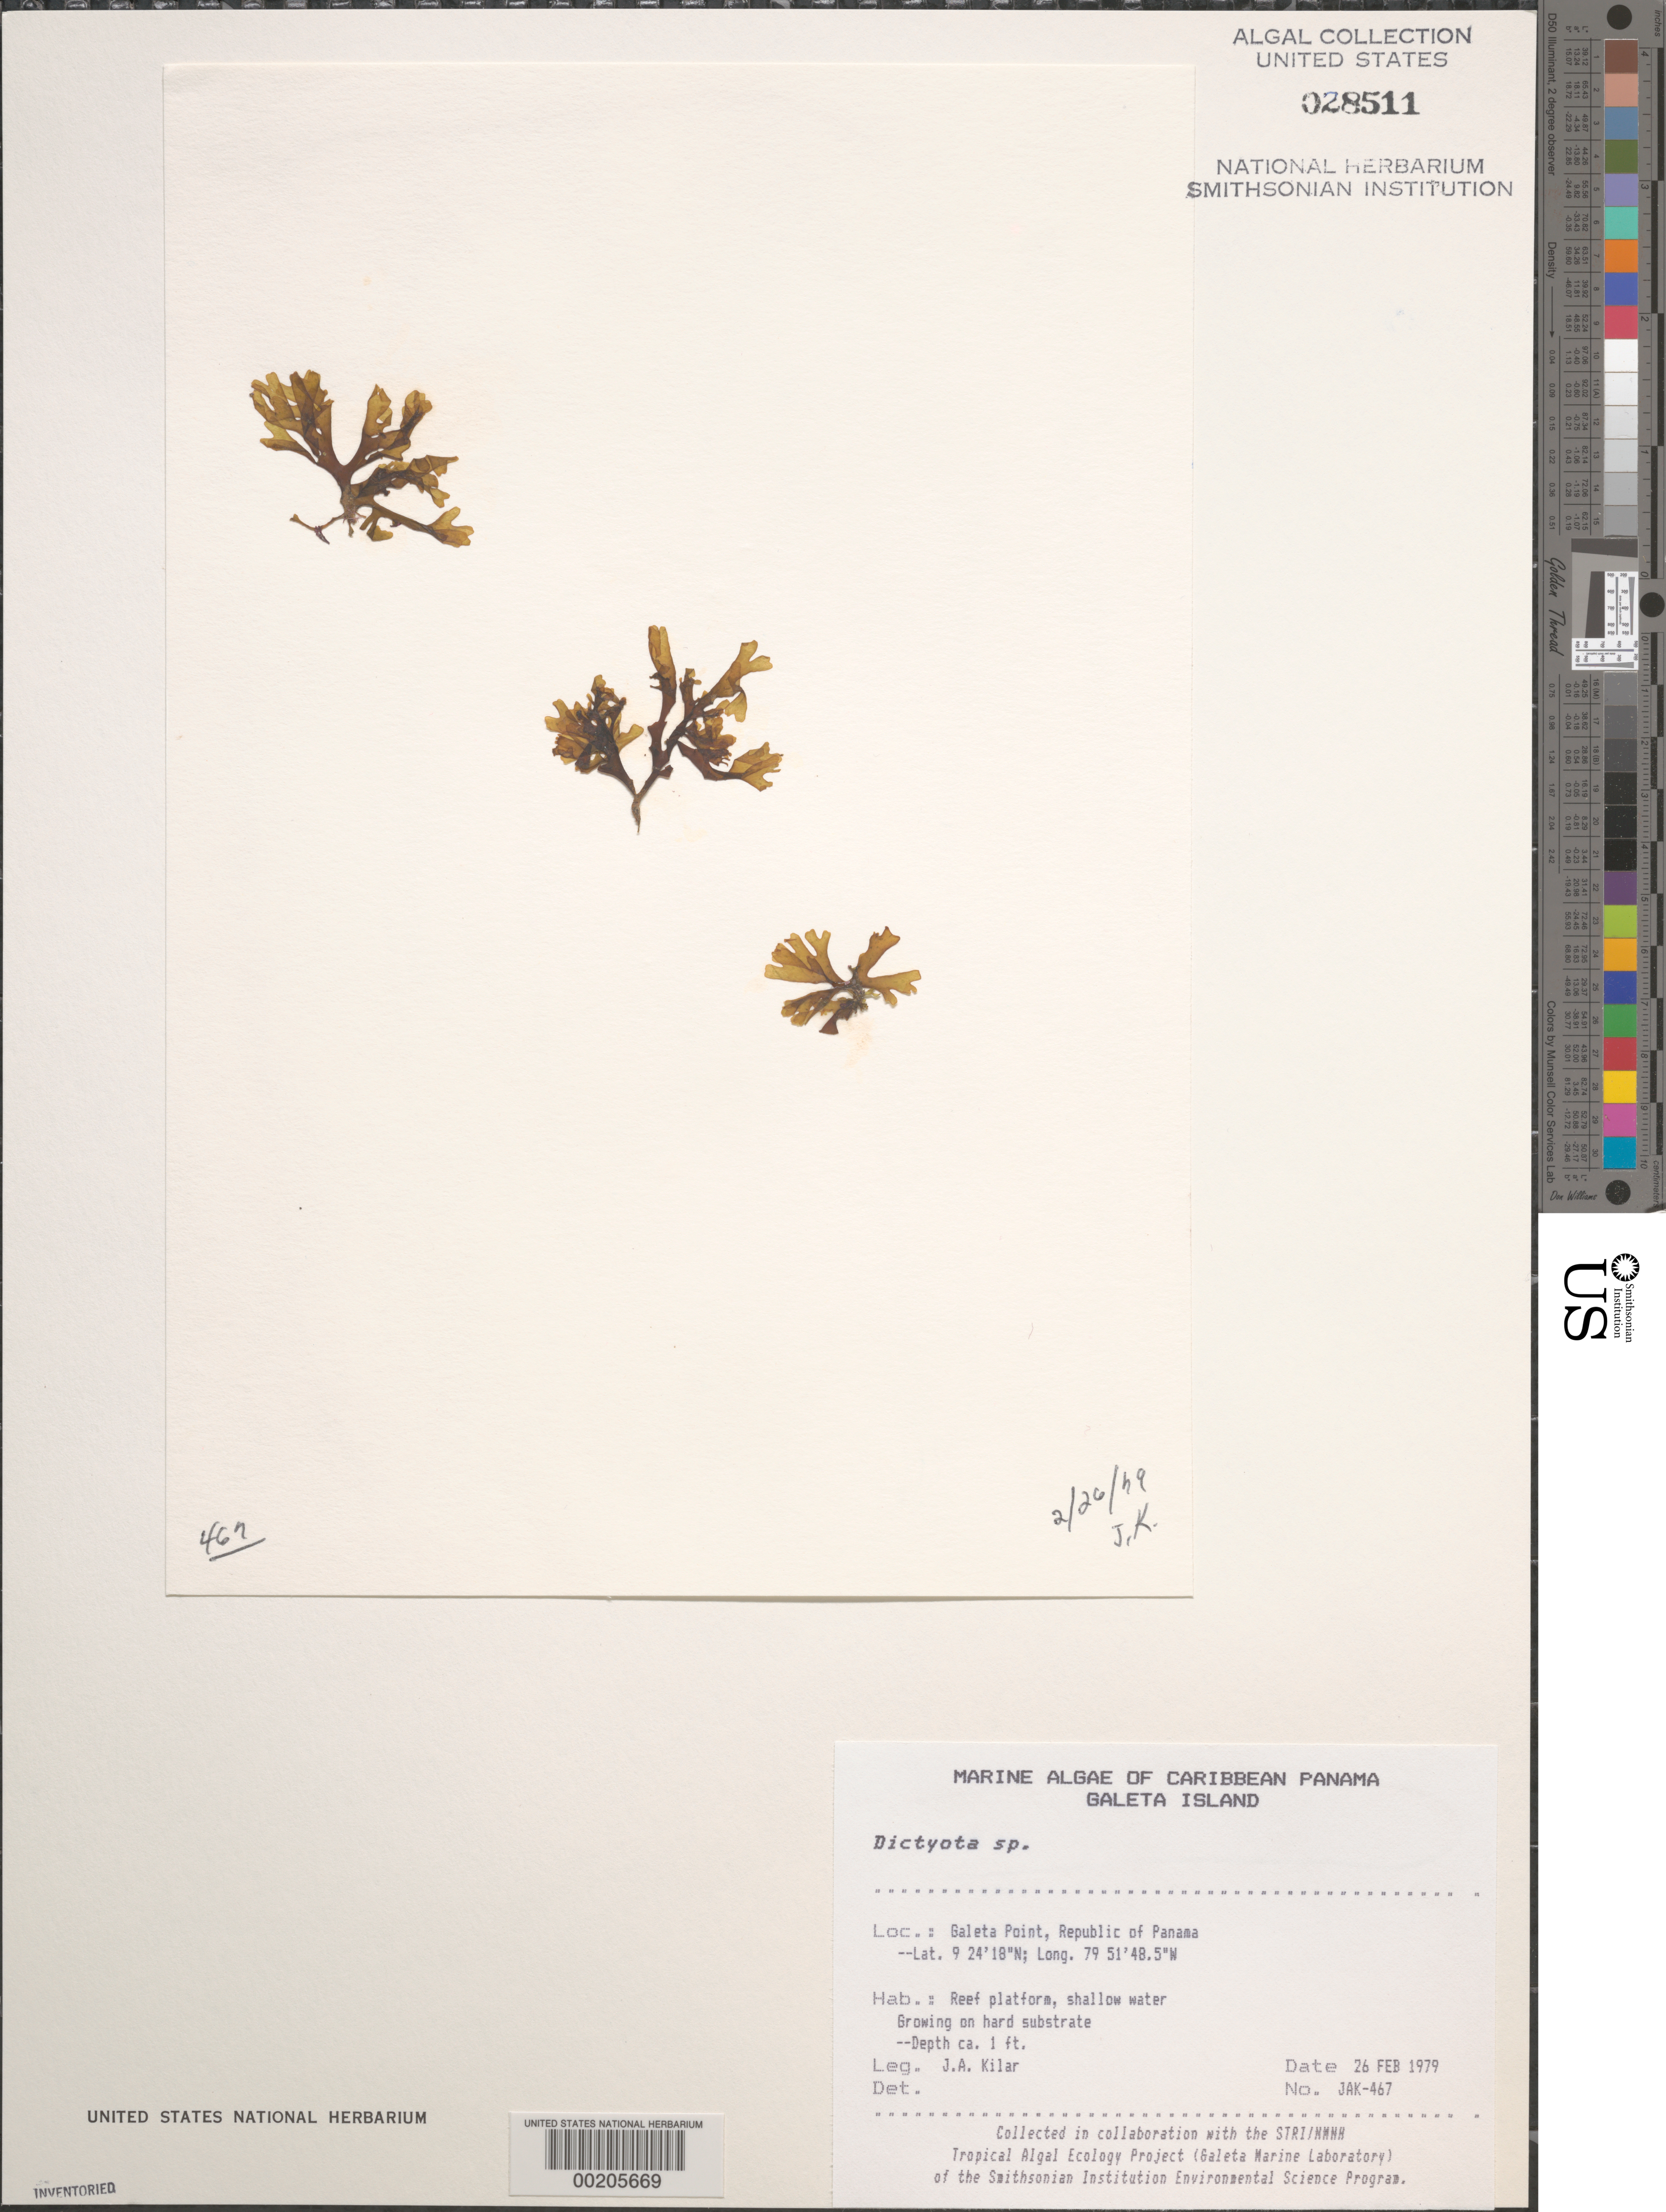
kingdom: Chromista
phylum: Ochrophyta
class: Phaeophyceae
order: Dictyotales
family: Dictyotaceae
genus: Dictyota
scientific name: Dictyota sp.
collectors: J. A. Kilar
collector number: JAK-467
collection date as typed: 26 Feb 1979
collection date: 1979-02-26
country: Panama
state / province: Colón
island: Galeta Island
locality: Galeta Point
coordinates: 9 24' 18" N, 79 51' 48.5" W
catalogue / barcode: US 28511